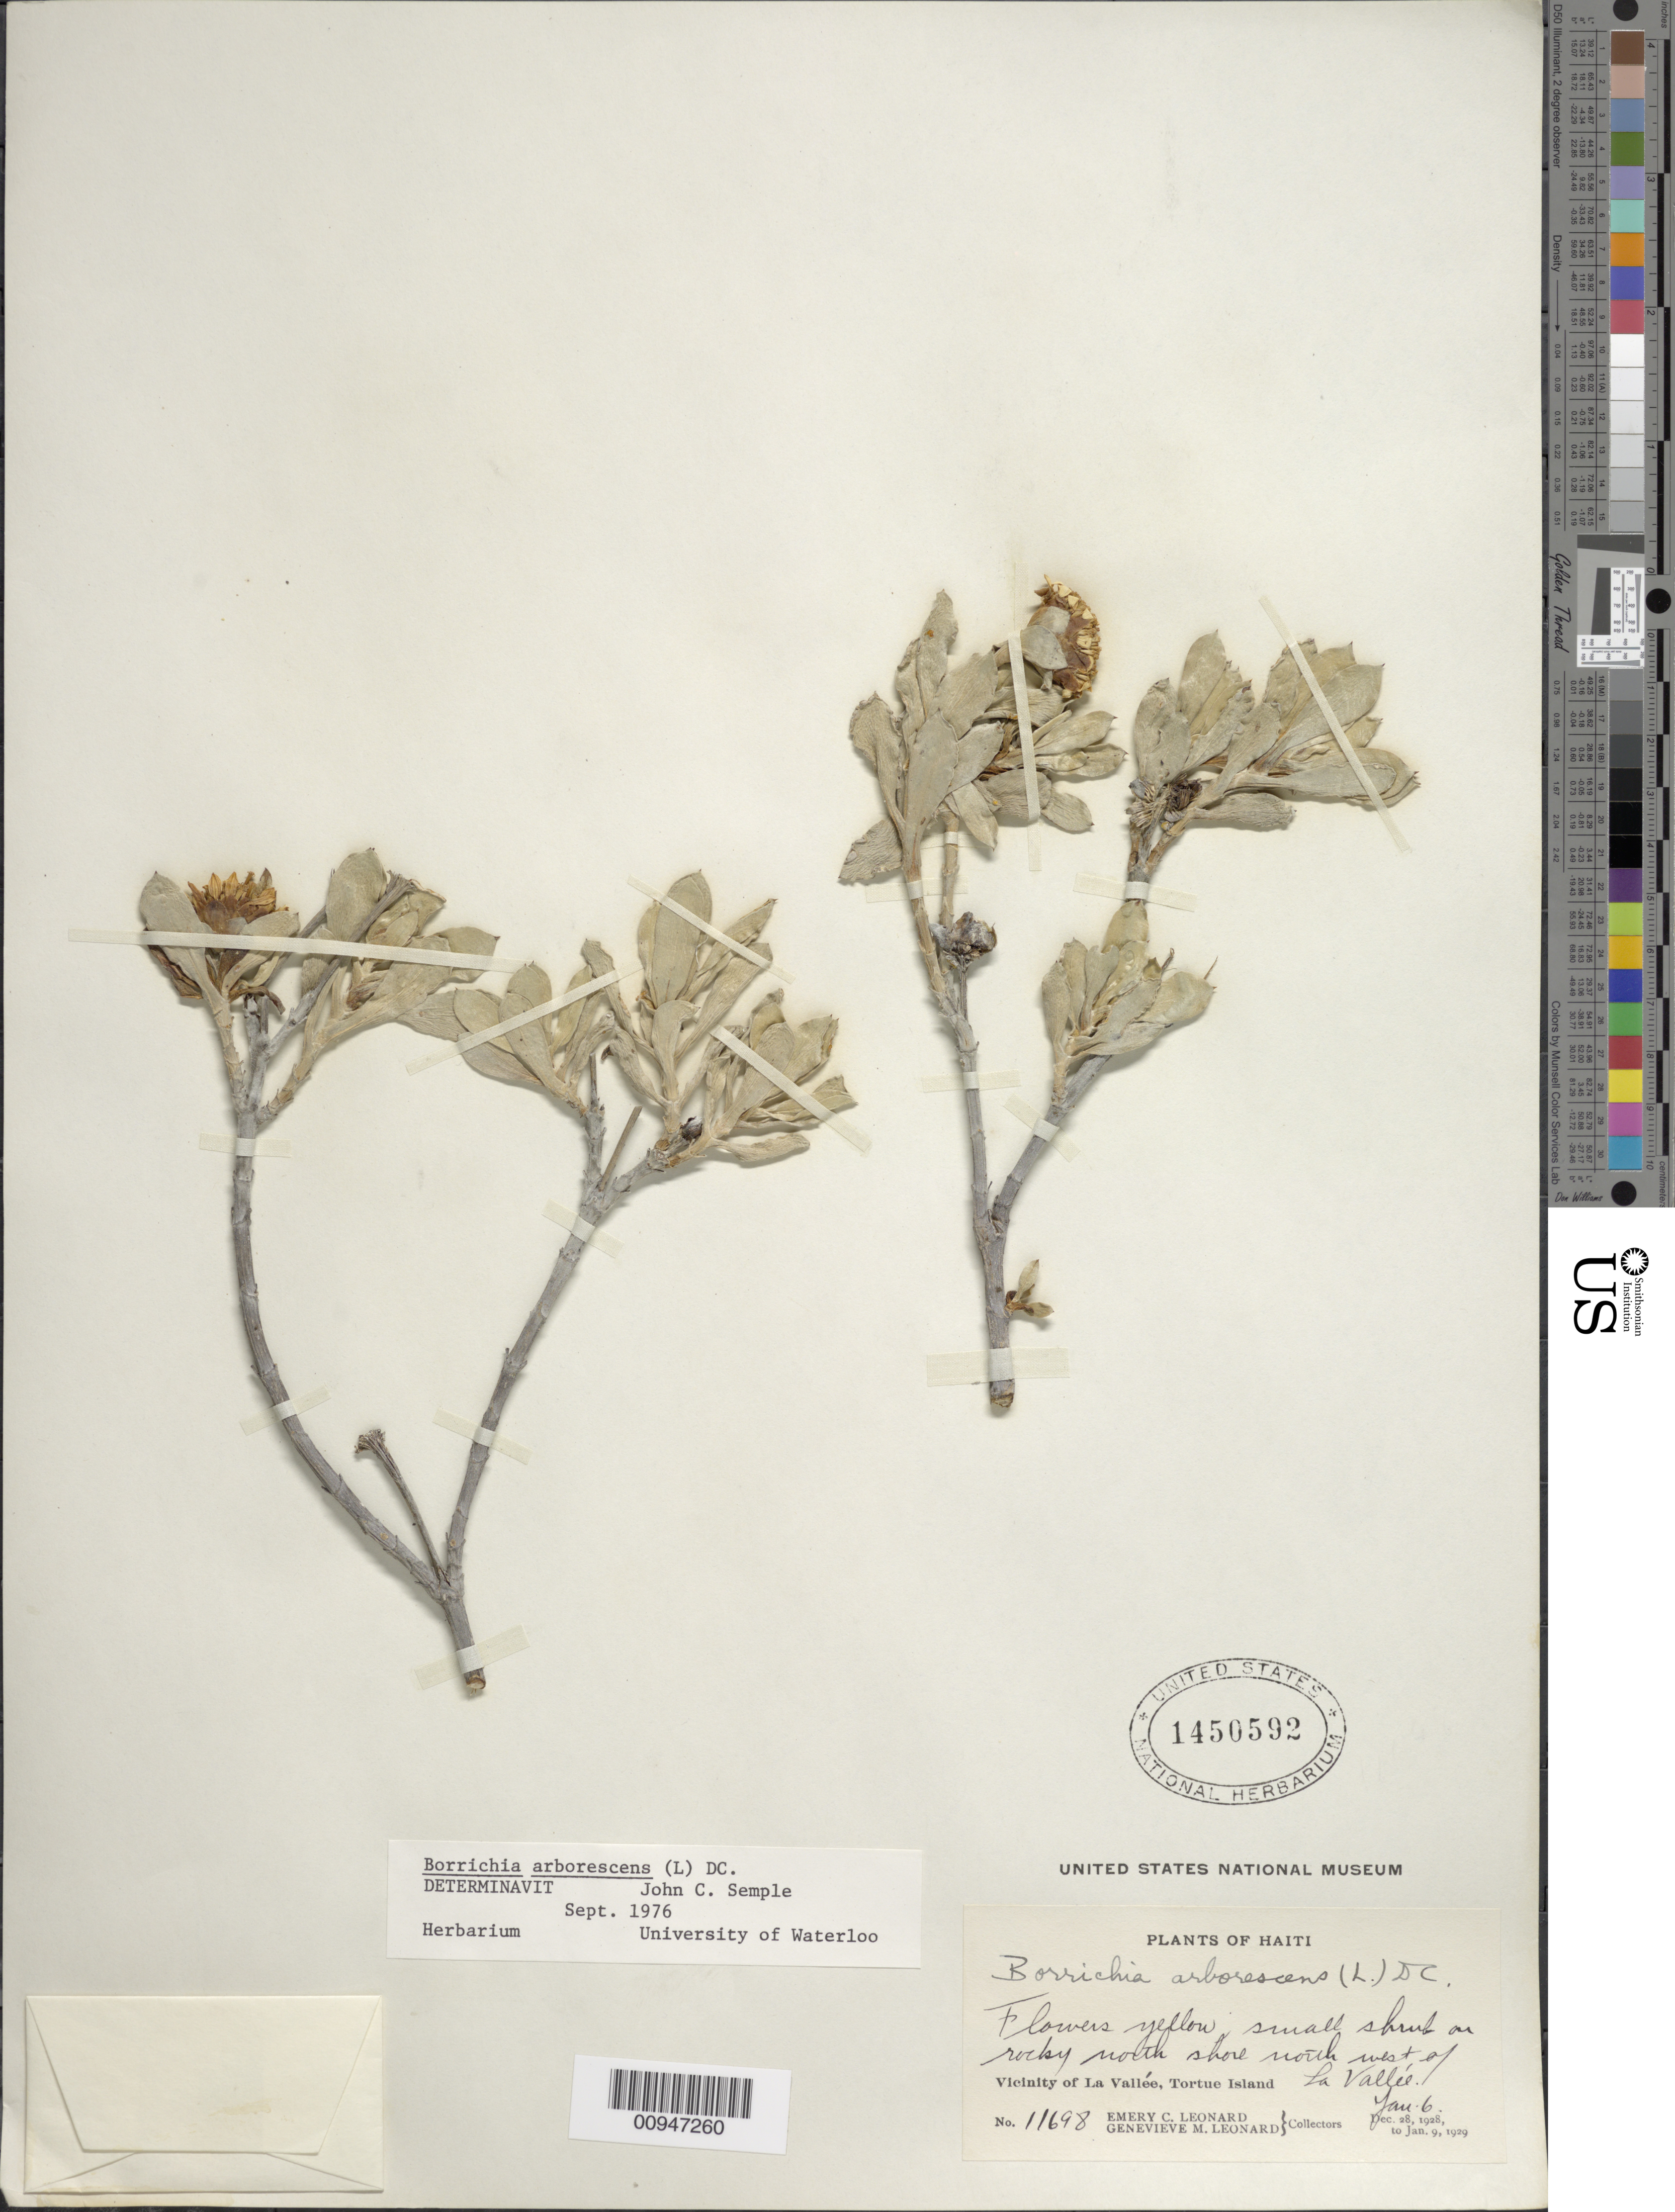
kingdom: Plantae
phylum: Tracheophyta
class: Magnoliopsida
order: Asterales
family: Asteraceae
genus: Borrichia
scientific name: Borrichia arborescens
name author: (L.) DC.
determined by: Semple, J. C.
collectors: E. C. Leonard & G. M. Leonard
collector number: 11698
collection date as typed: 06 Jan 1929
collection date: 1929-01-06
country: Haiti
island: Tortue Island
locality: Vicinity of La Vallée, north shore north west of La Vallée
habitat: On rocky shore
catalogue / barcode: US 1450592